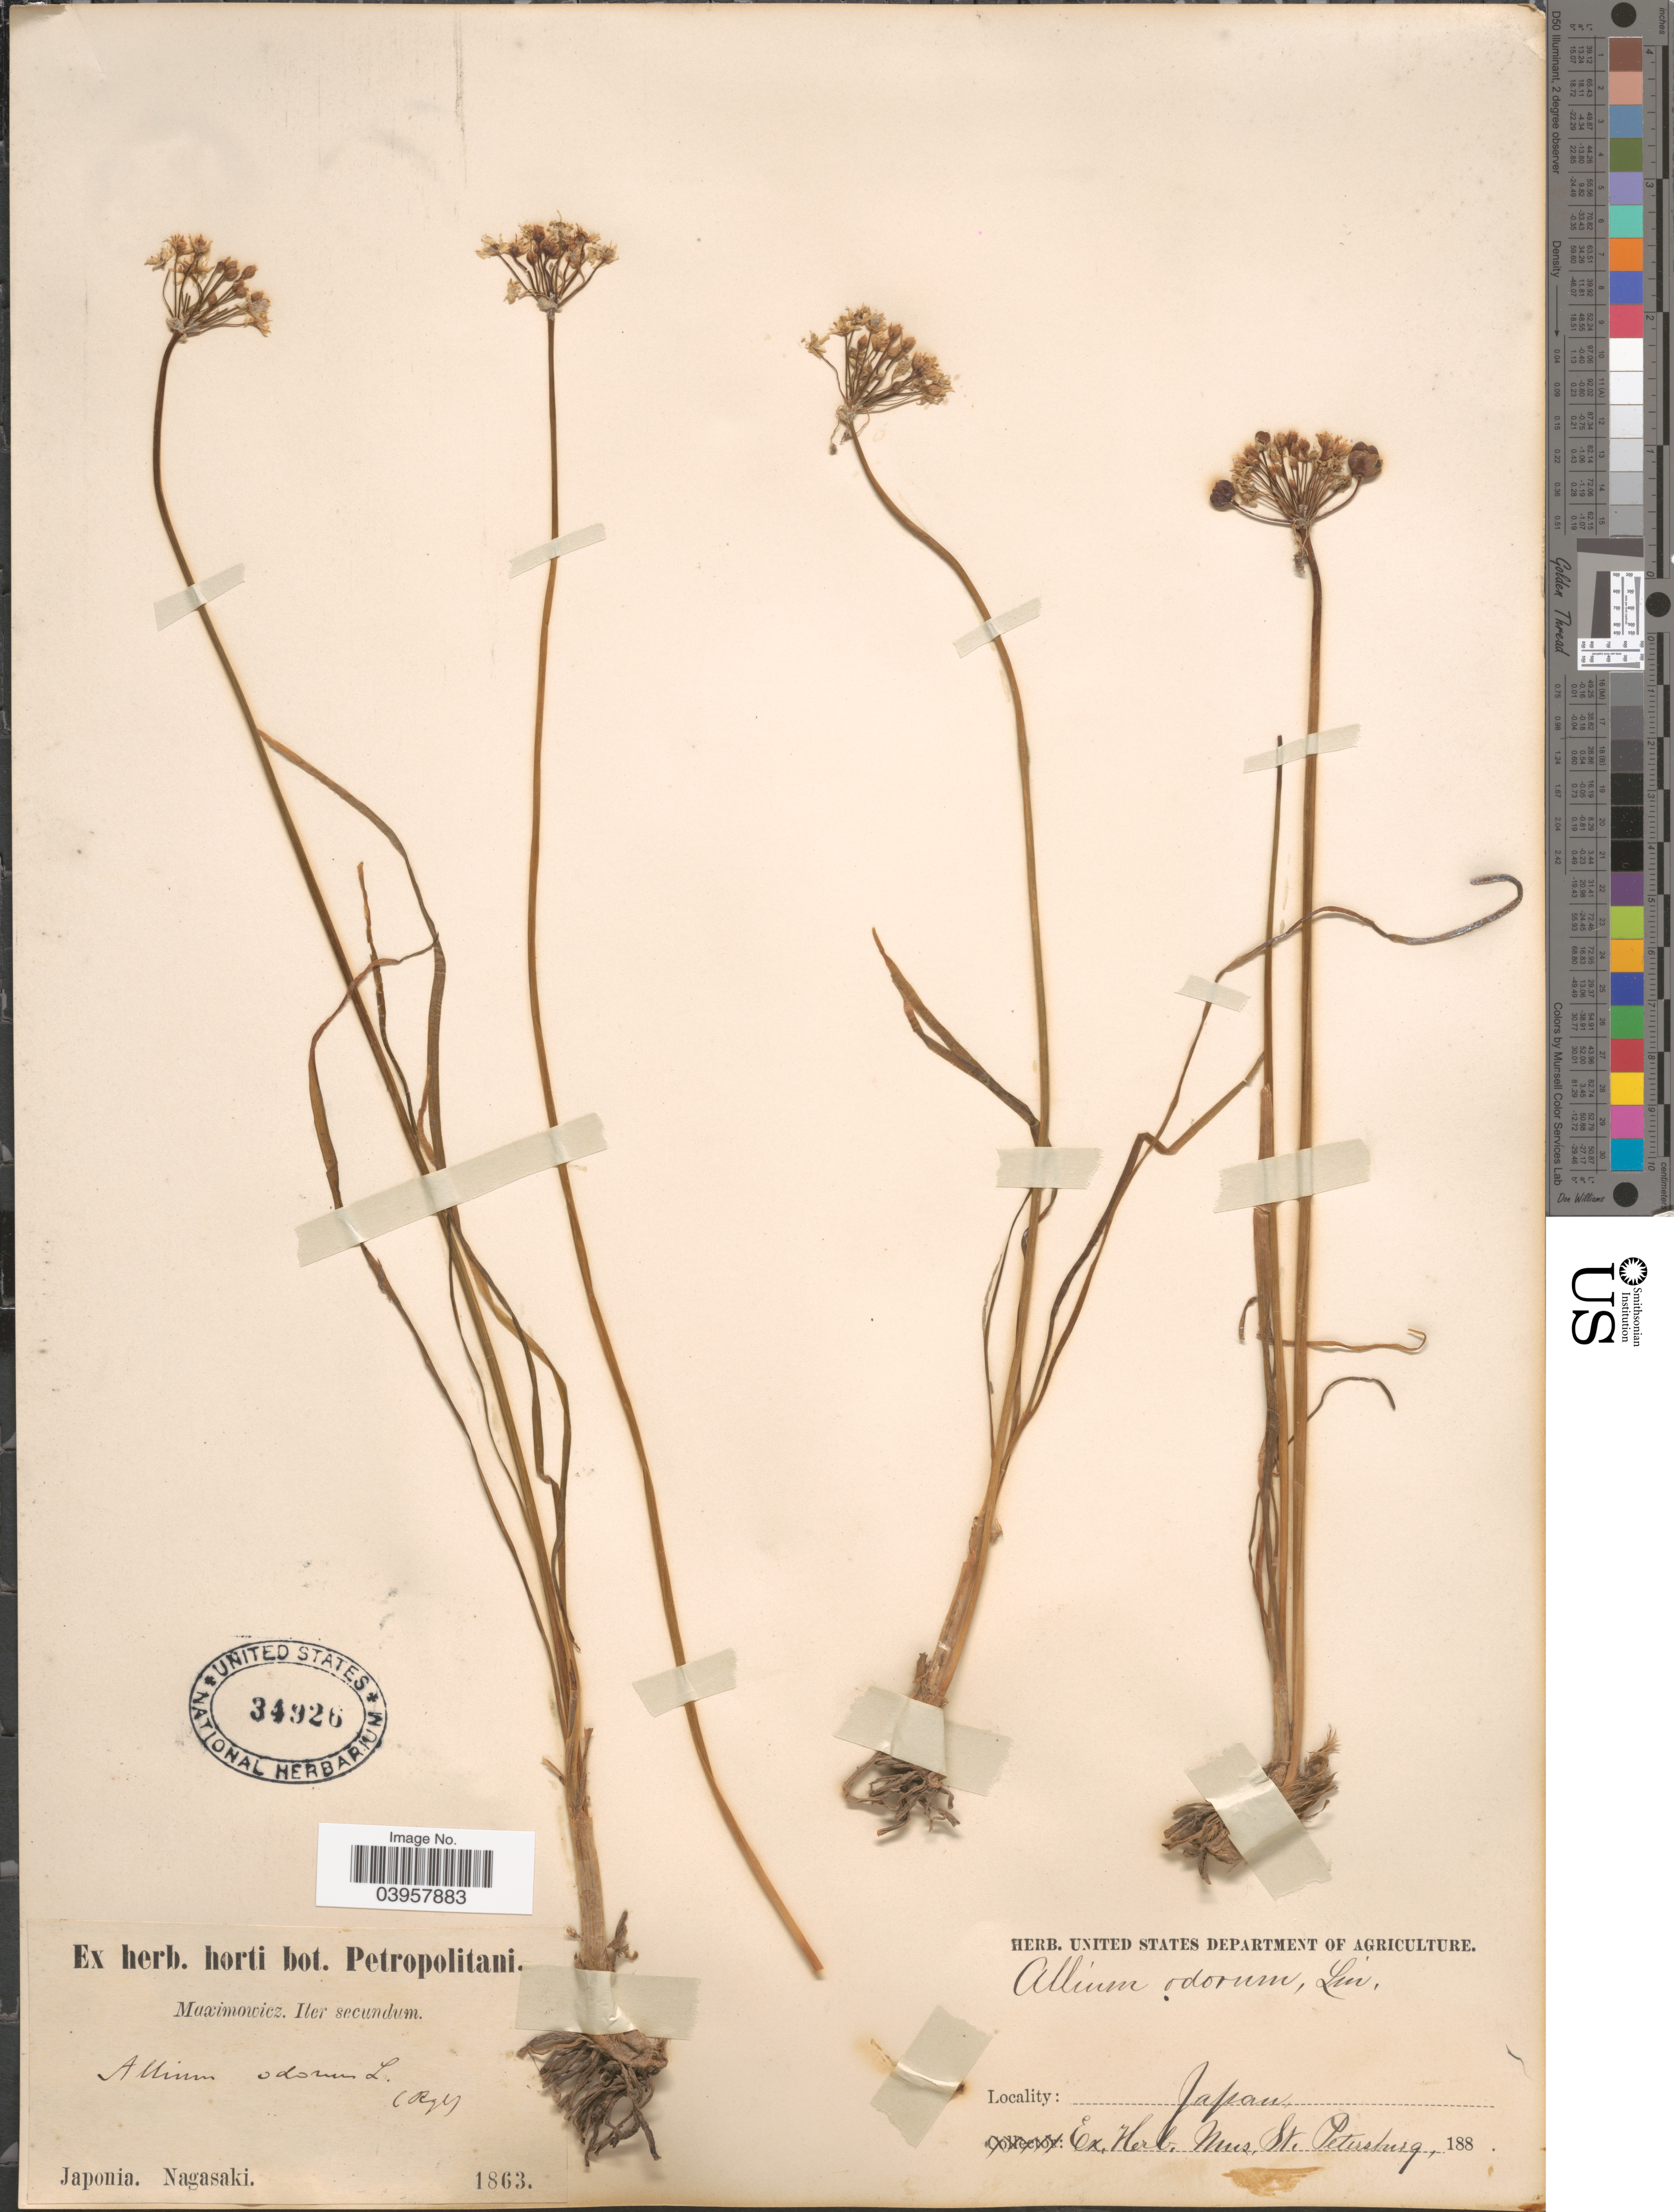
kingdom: Plantae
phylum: Tracheophyta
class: Liliopsida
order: Asparagales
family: Amaryllidaceae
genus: Allium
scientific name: Allium ramosum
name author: L.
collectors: Maximowicz, --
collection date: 1863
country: Japan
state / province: Nagasaki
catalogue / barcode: US 34926